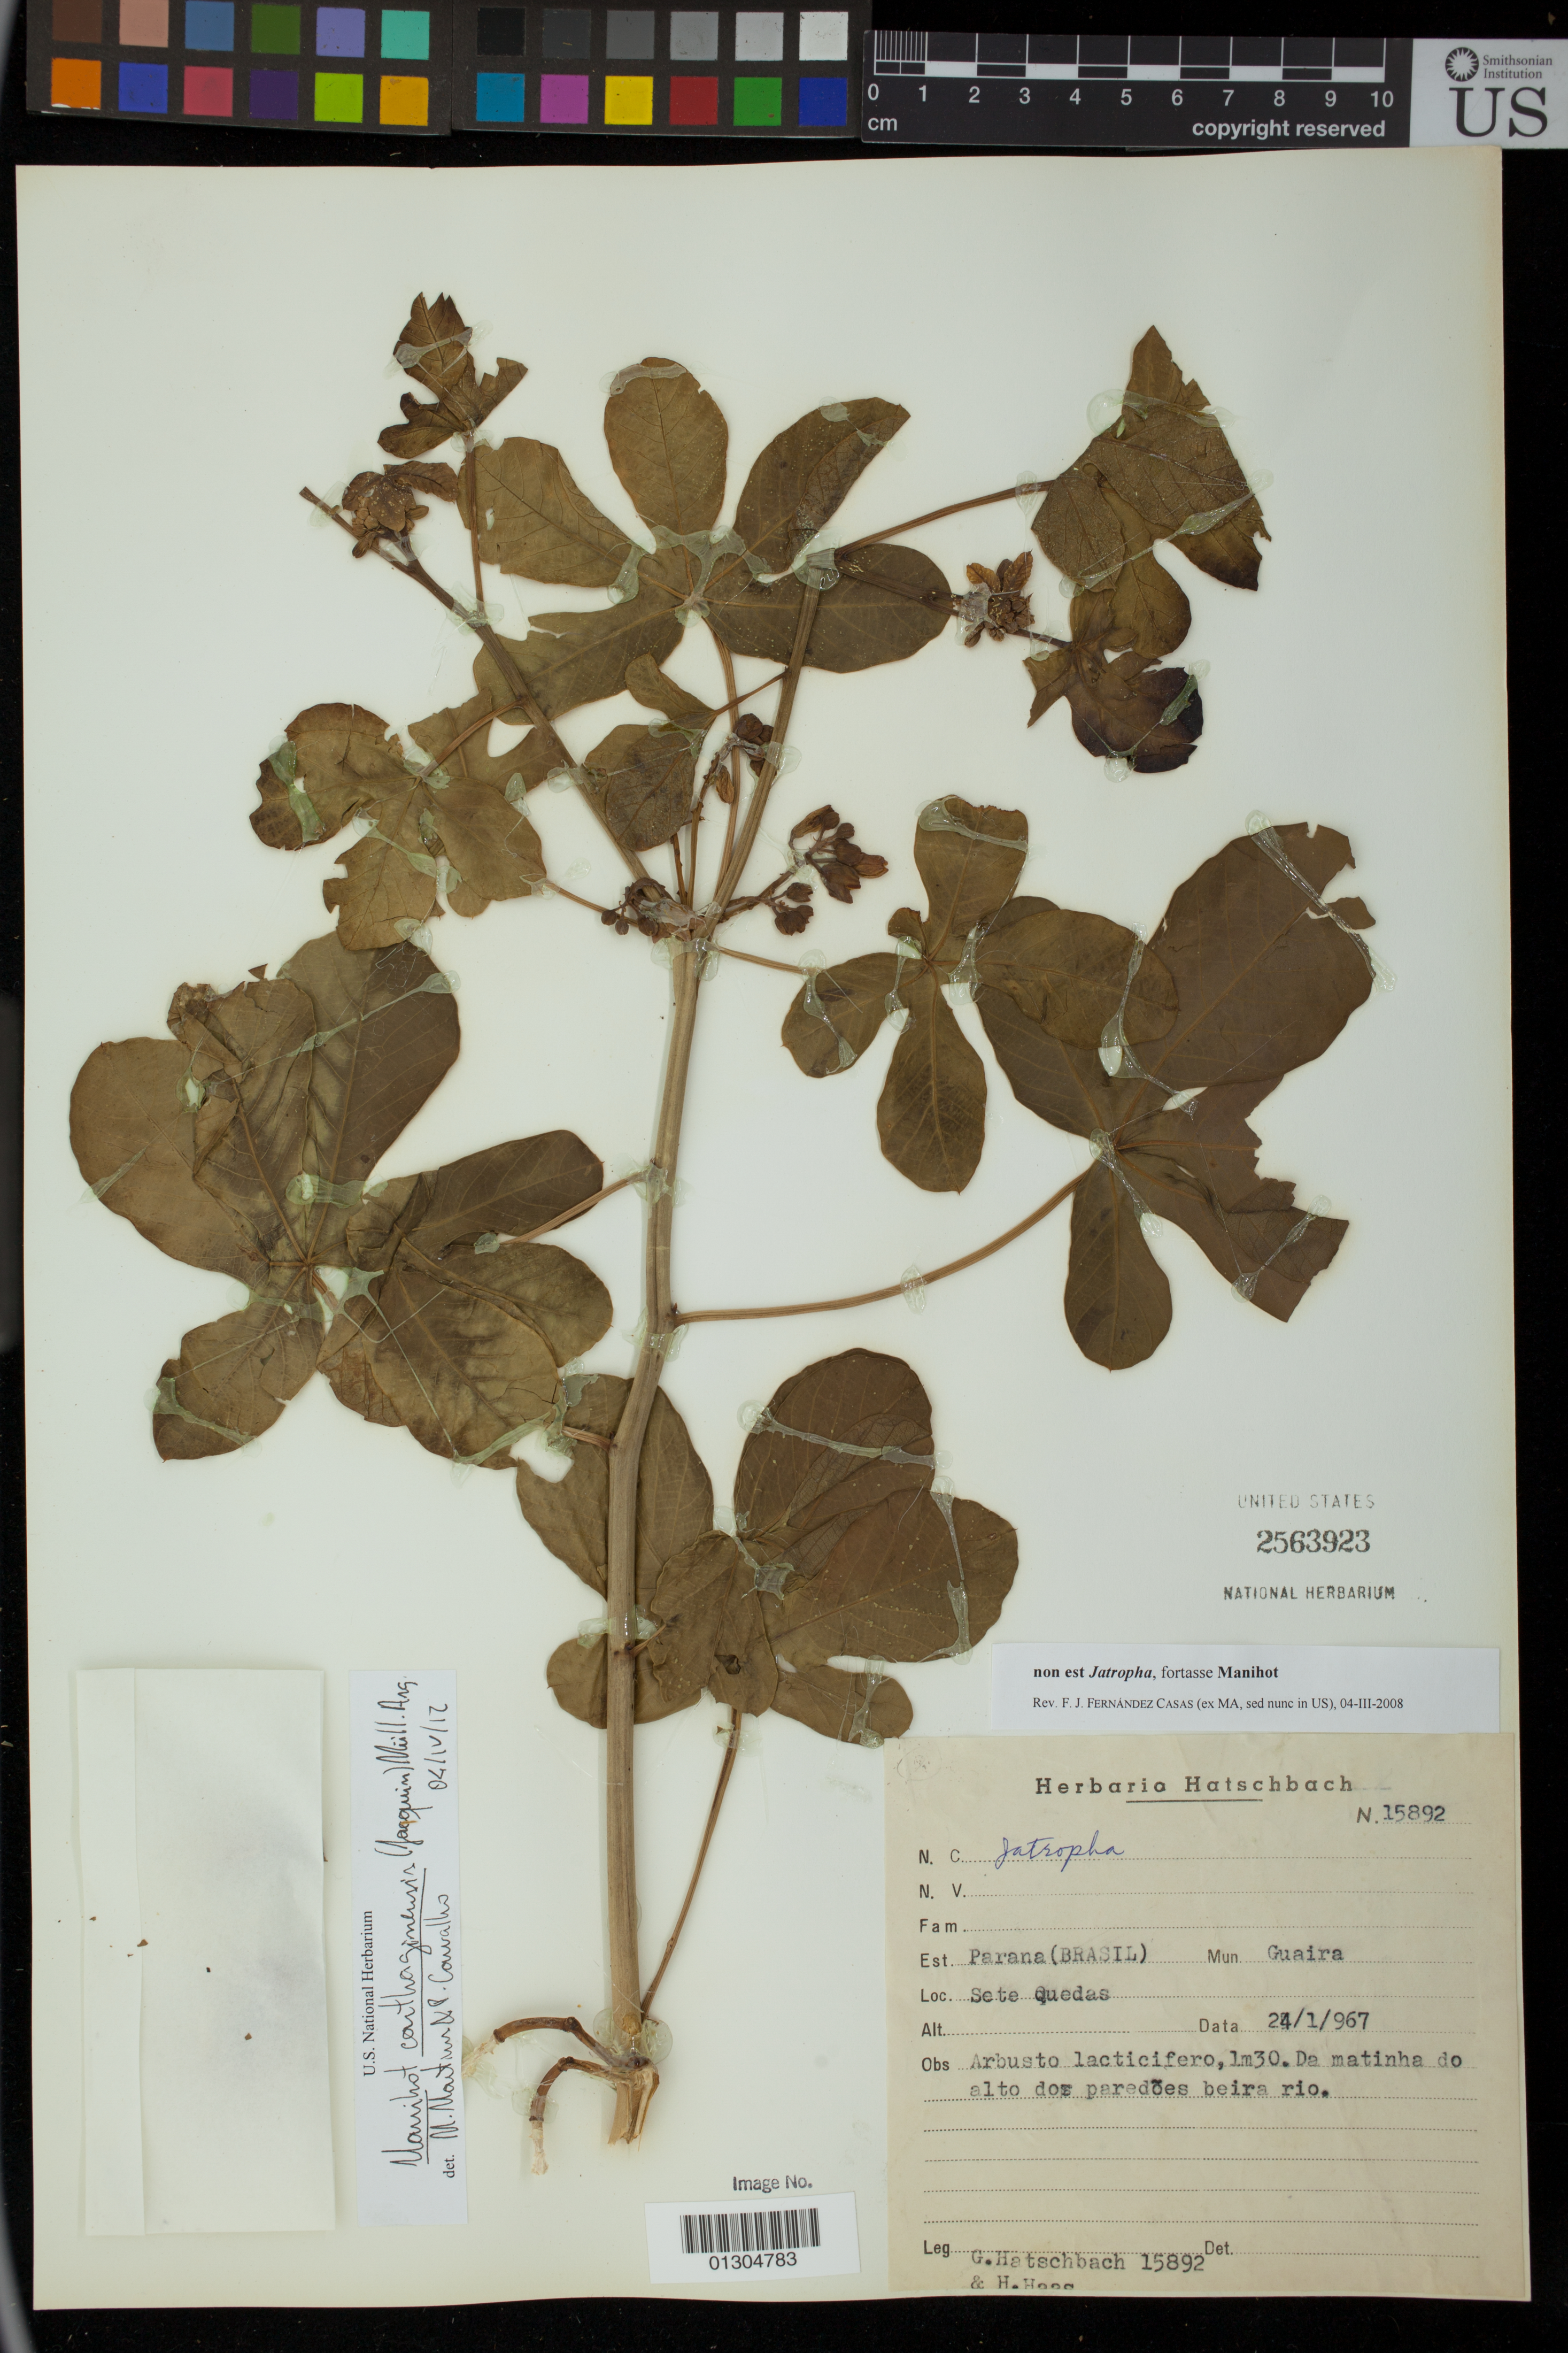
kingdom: Plantae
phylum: Tracheophyta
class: Magnoliopsida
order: Malpighiales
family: Euphorbiaceae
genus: Manihot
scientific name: Manihot carthagenensis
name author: (Jacq.) Müll. Arg.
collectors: G. Hatschbach & H. Haas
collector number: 15892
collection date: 1967-01-24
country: Brazil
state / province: Paraná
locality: Guaira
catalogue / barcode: US 2563923